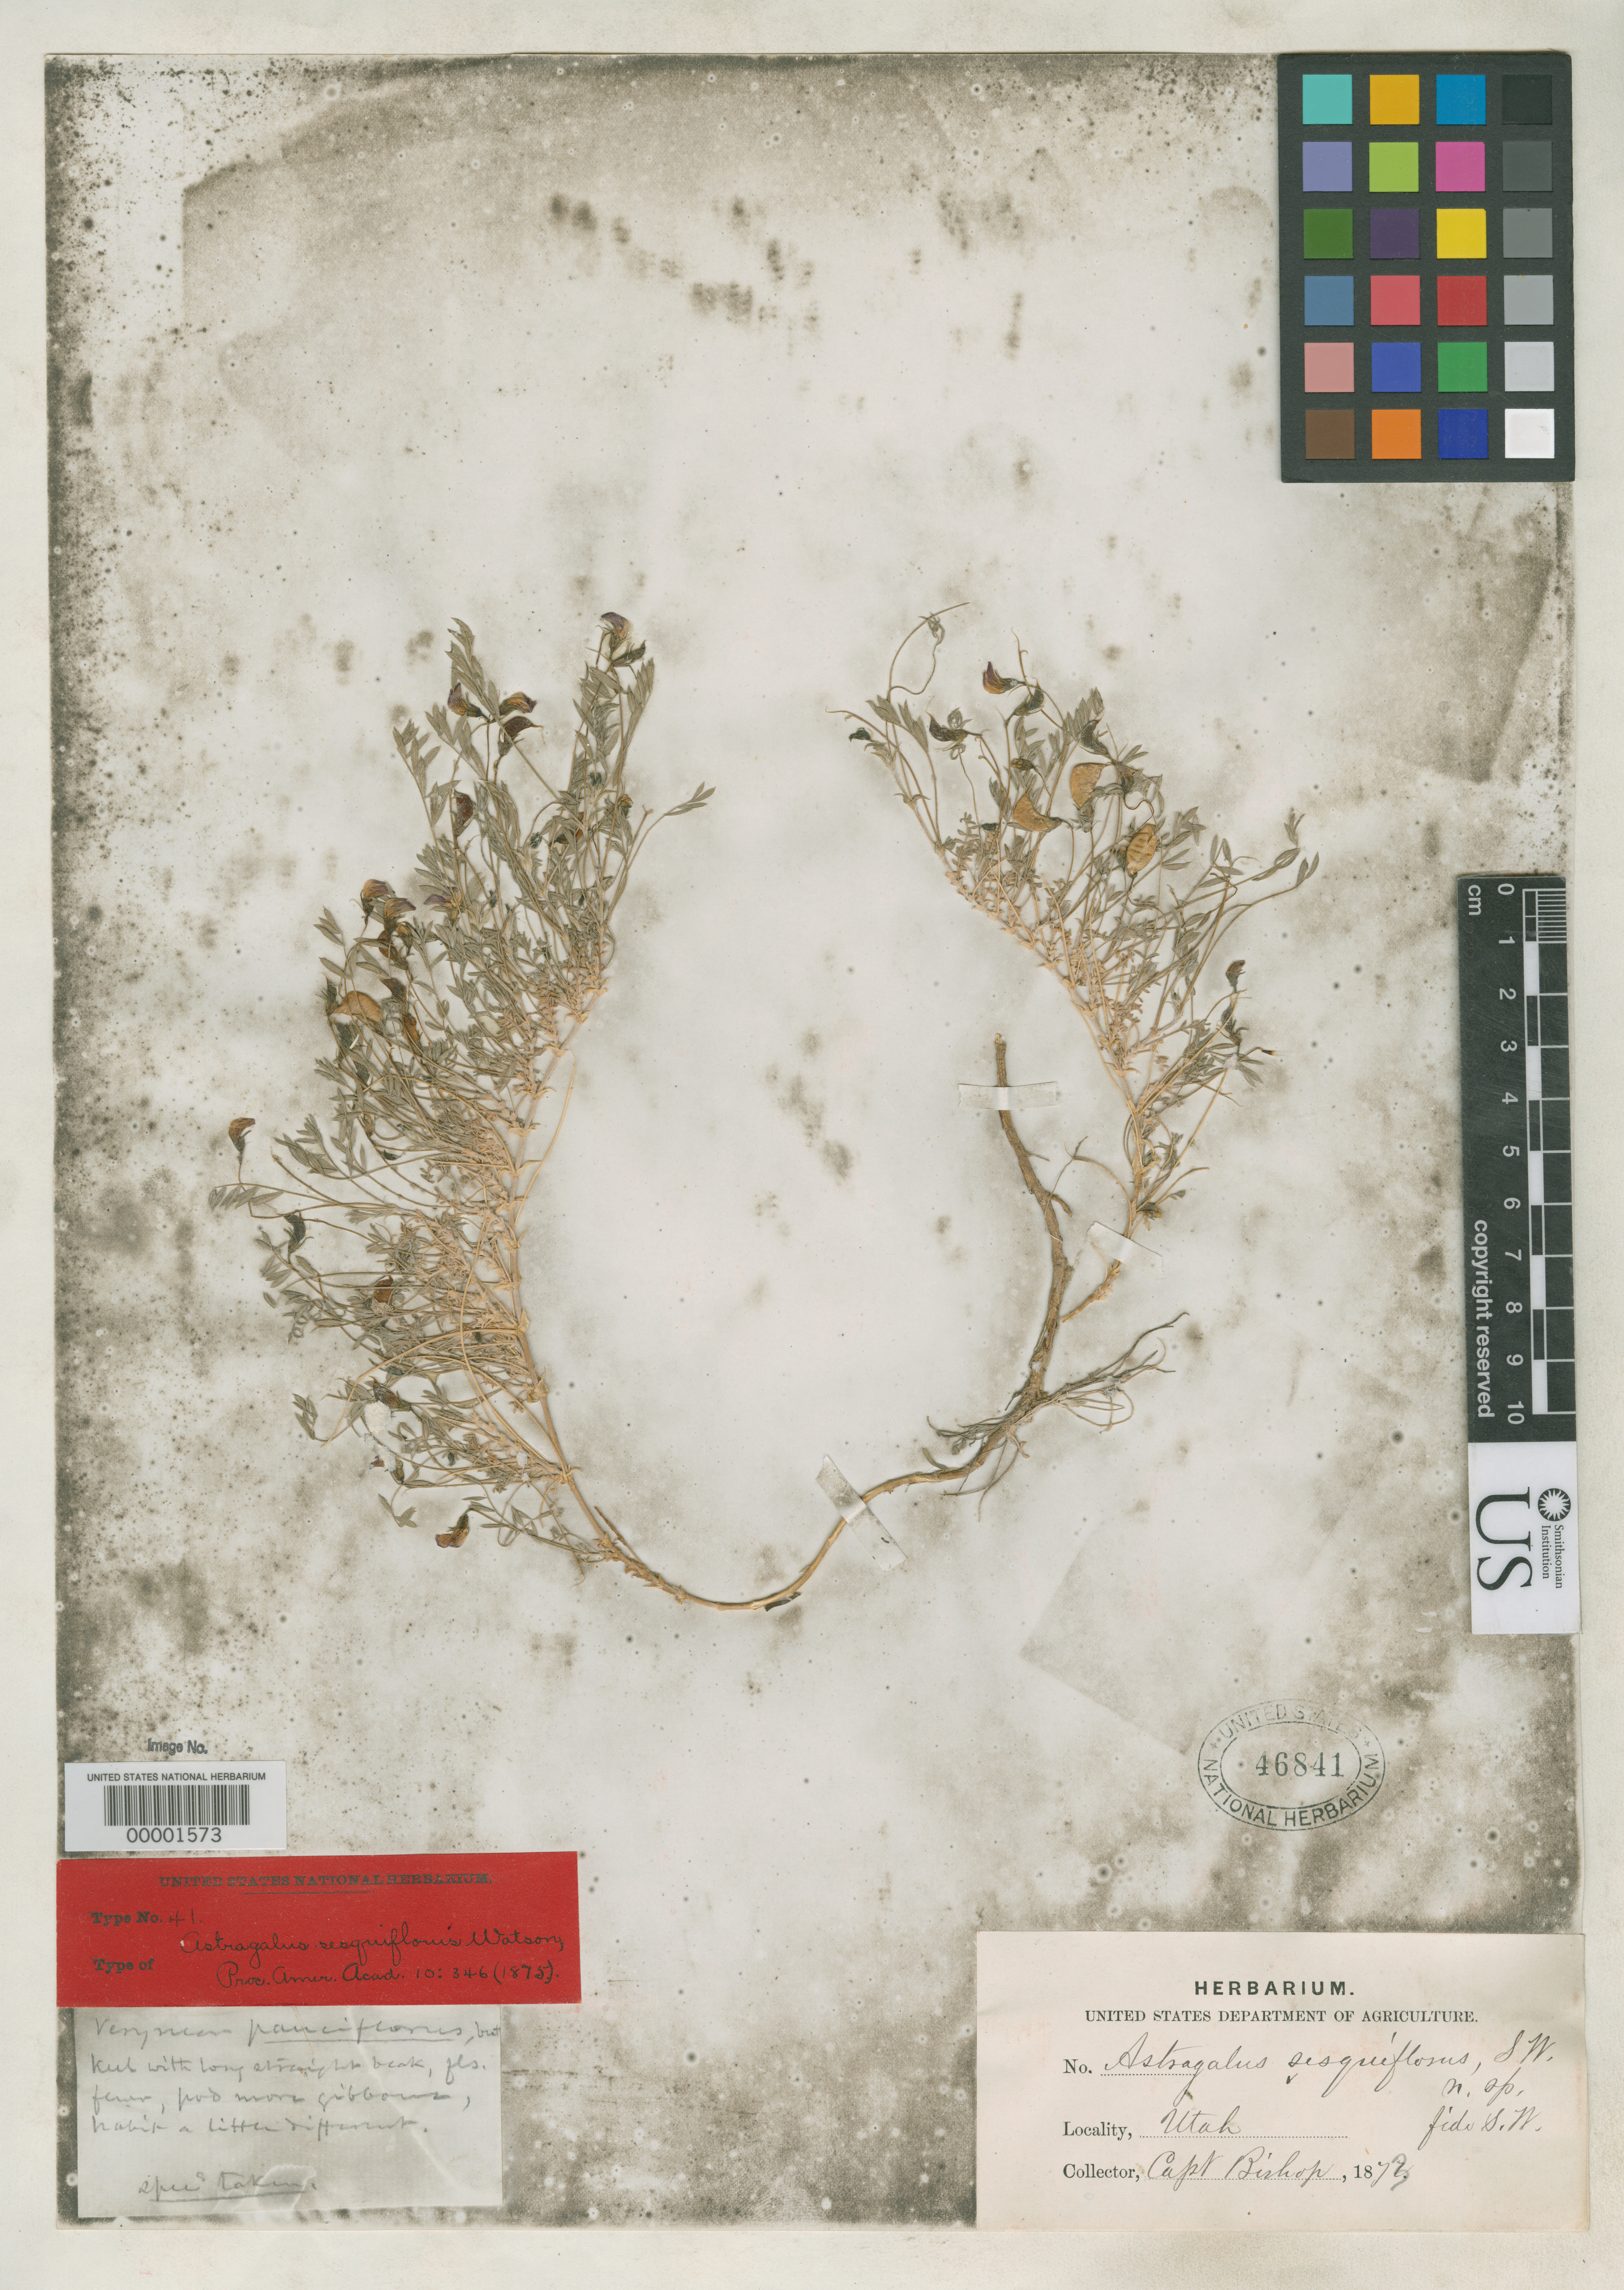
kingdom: Plantae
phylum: Tracheophyta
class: Magnoliopsida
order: Fabales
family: Fabaceae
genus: Astragalus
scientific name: Astragalus sesquiflorus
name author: S. Watson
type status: Type Collection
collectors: F. M. Bishop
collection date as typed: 1873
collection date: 1873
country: United States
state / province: Utah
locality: Southern (part).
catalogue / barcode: US 46841